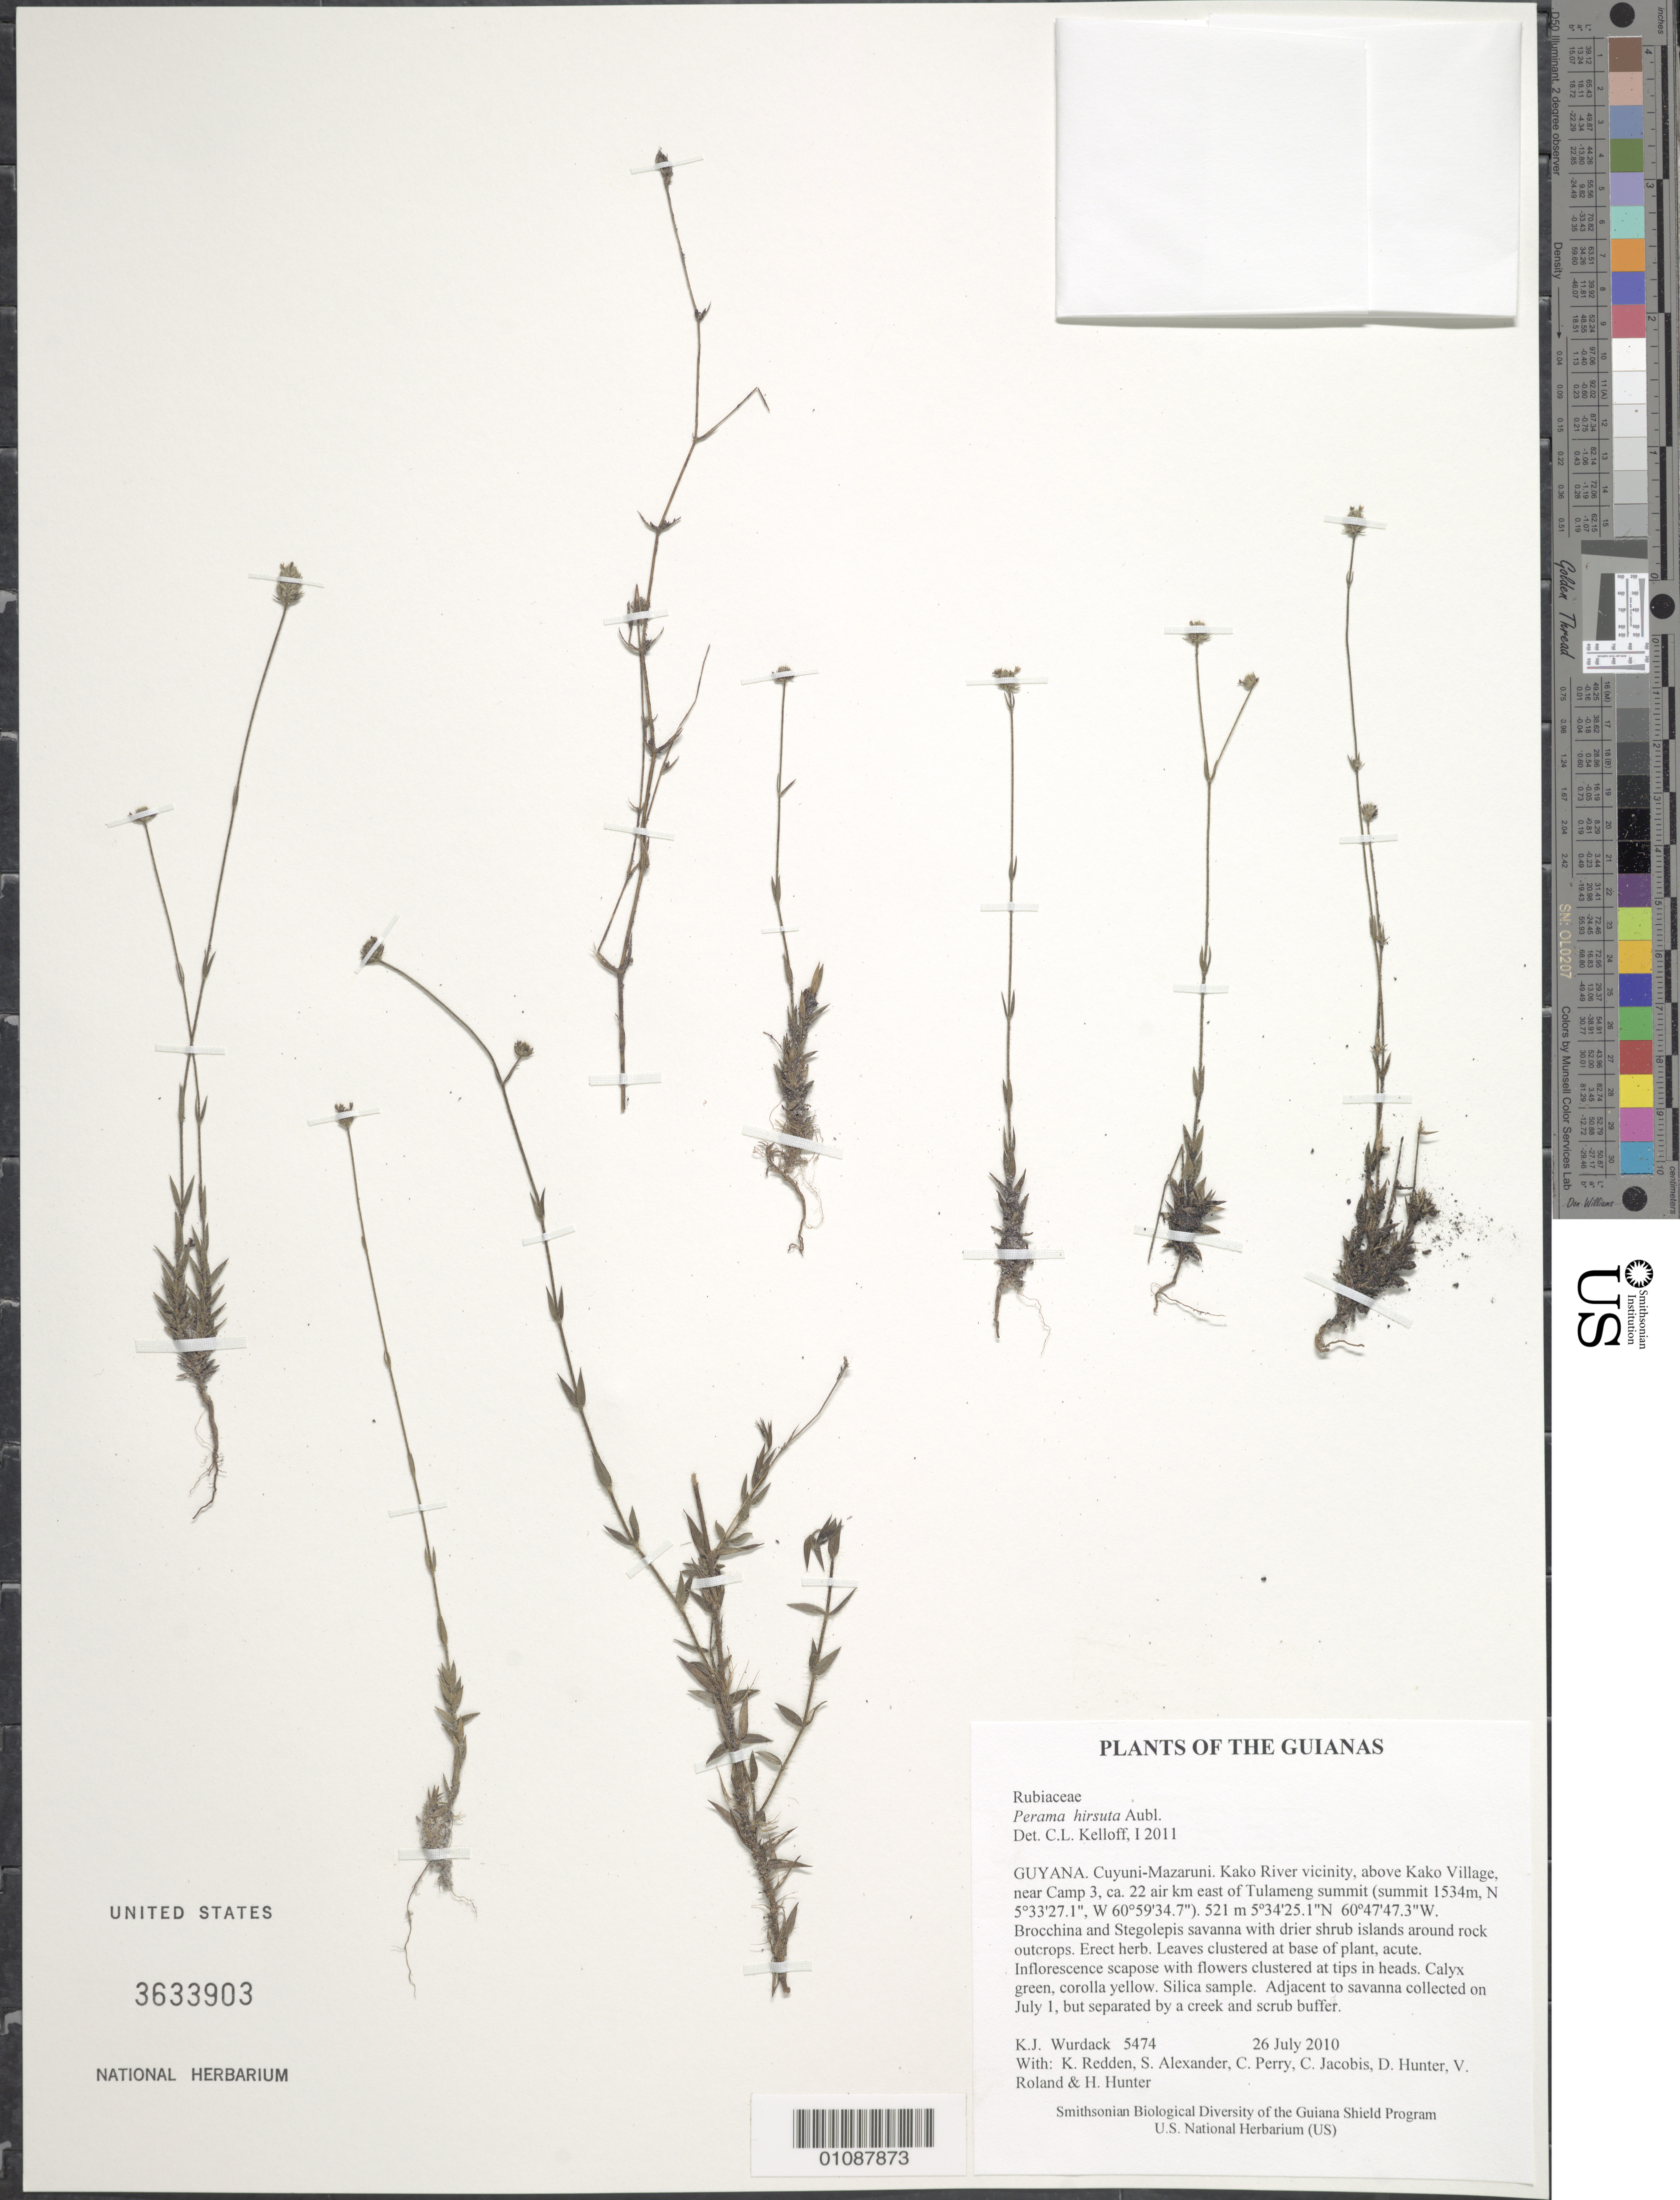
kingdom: Plantae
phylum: Tracheophyta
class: Magnoliopsida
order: Gentianales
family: Rubiaceae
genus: Perama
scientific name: Perama hirsuta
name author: Aubl.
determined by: Kelloff, Carol L., (US), Smithsonian Institution - National Museum of Natural History (UNITED STATES)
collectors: K. Wurdack, K. M. Redden, S. N. Alexander, C. Perry, C. Jacobis, D. Hunter, V. Roland & H. Hunter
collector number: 5474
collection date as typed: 26 July 2010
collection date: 2010-07-26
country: Guyana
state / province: Cuyuni-Mazaruni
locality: Kako River vicinity, above Kako Village, near Camp 3, ca. 22 air km east of Tulameng summit (summit 1534m, N 5°33'27.1", W 60°59'34.7")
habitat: Brocchina and Stegolepis savanna with drier shrub islands around rock outcrops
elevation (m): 521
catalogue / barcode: US 3633903